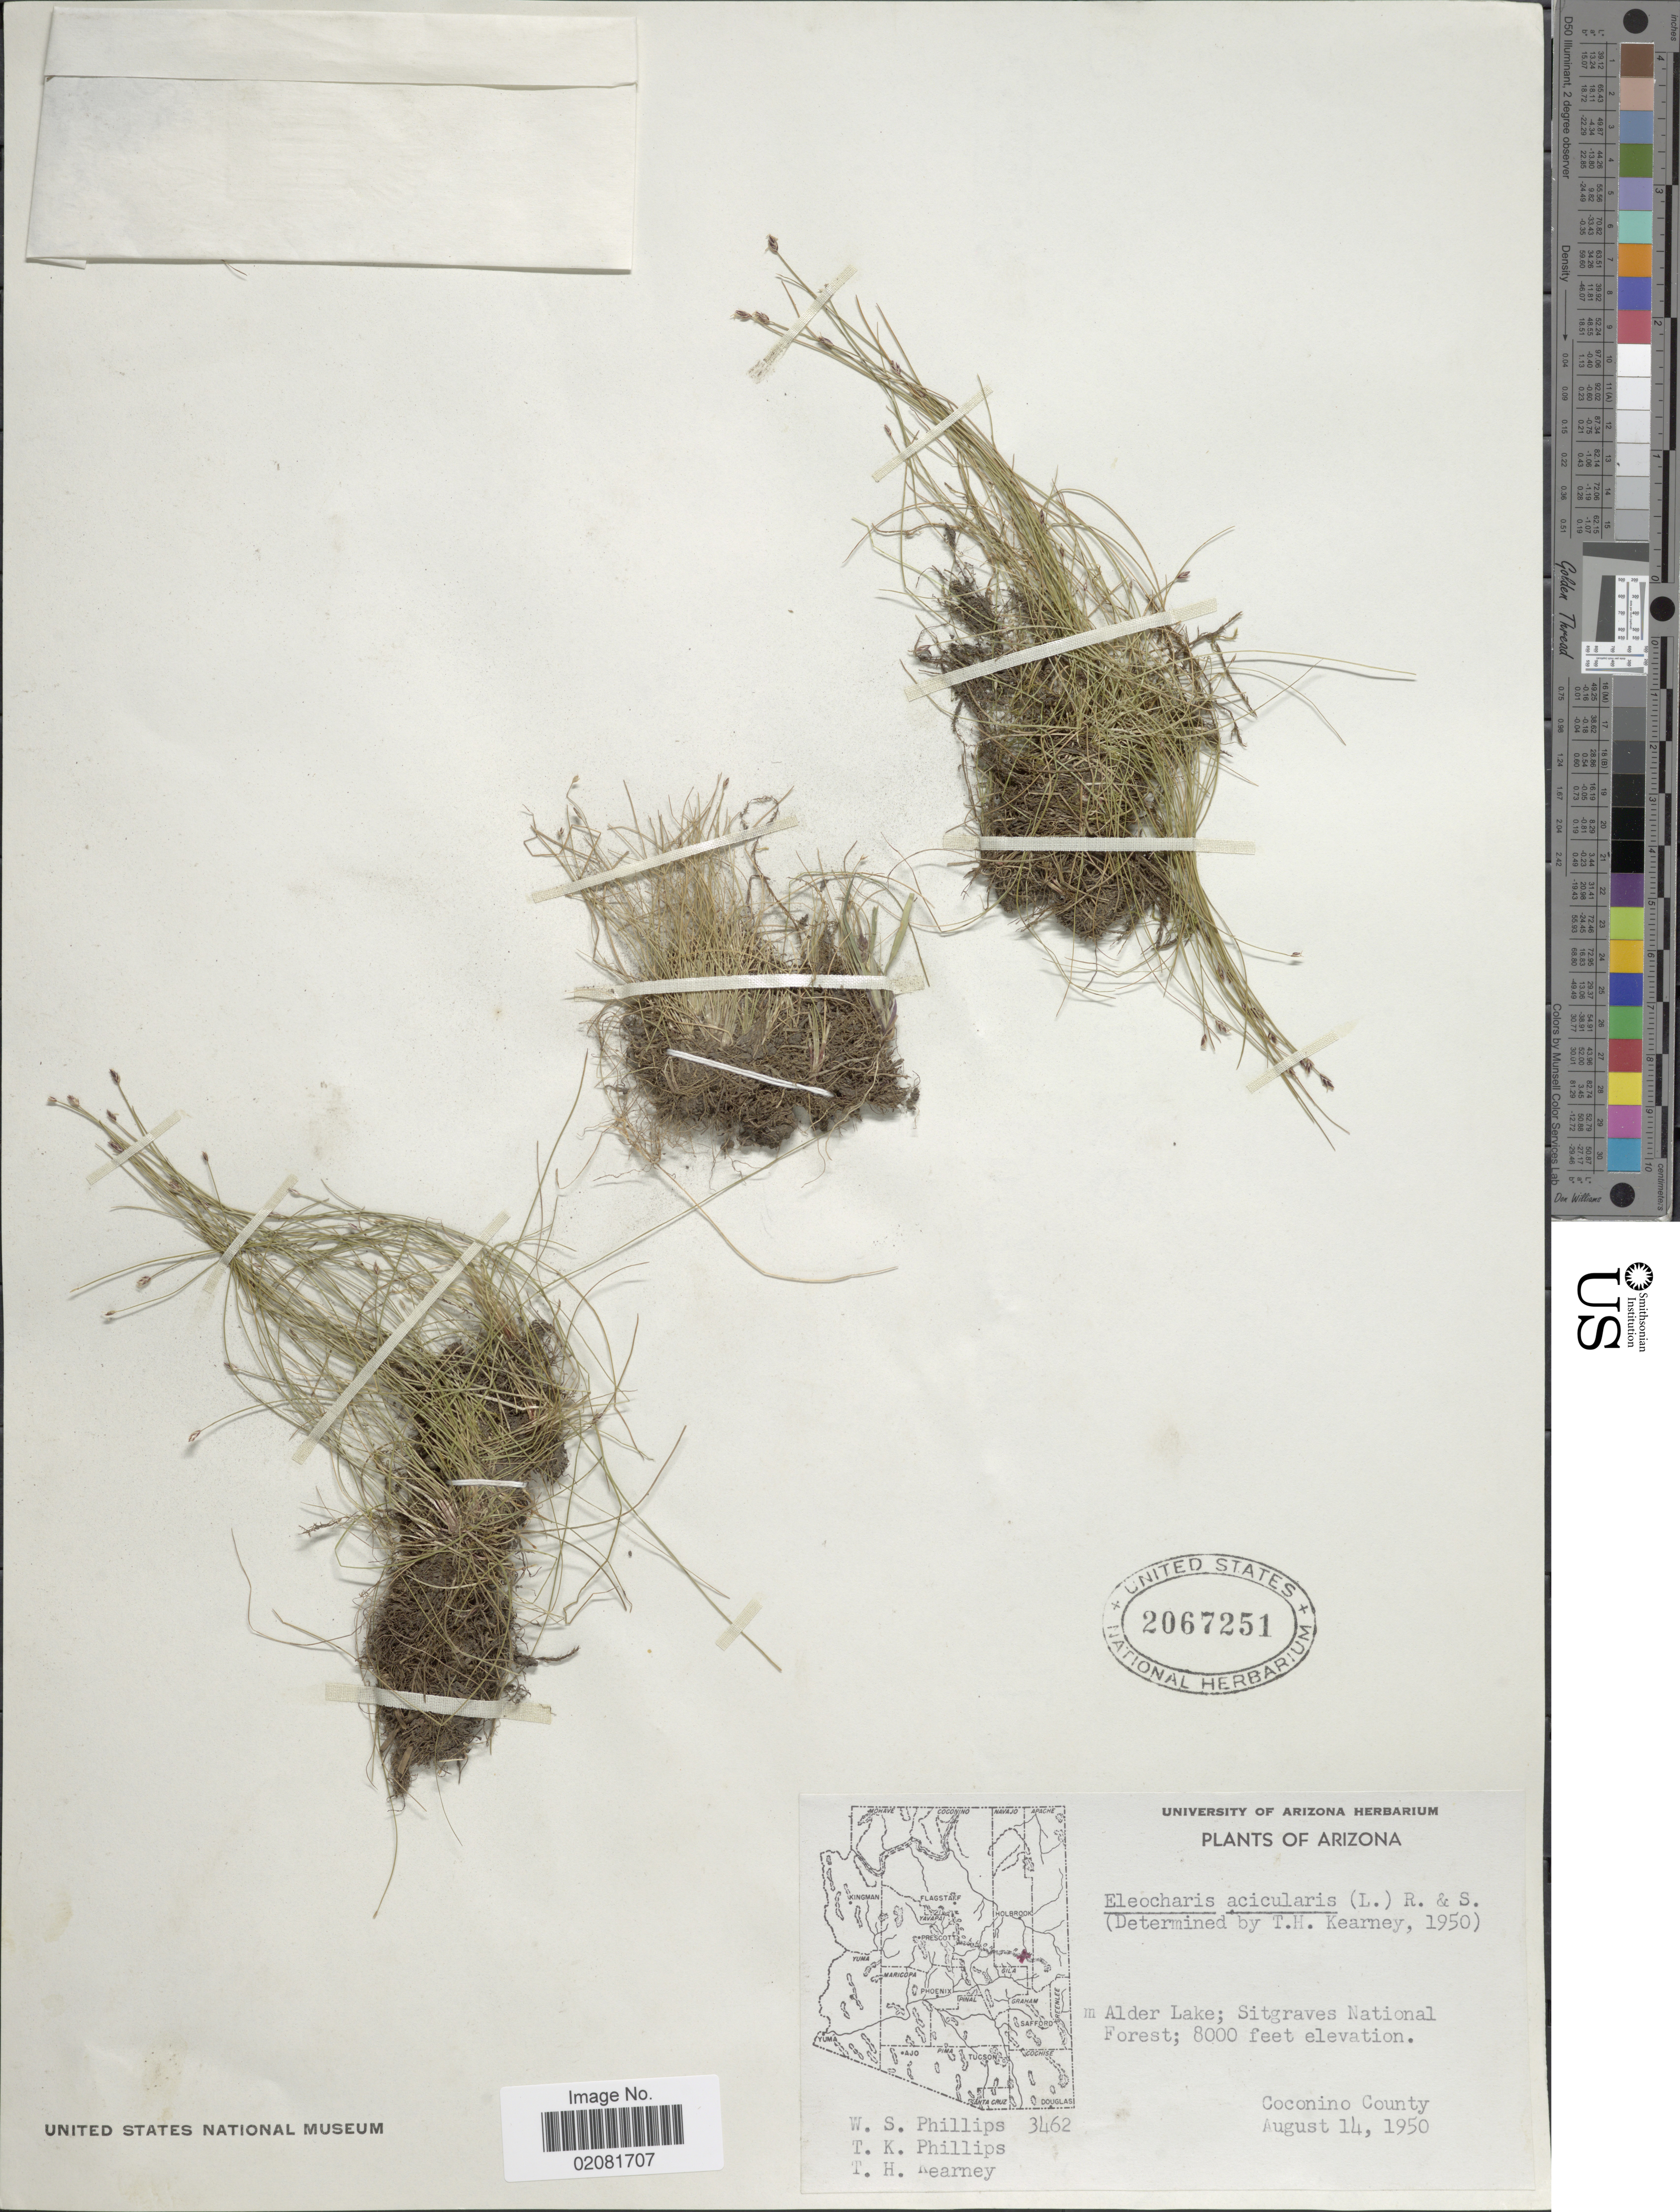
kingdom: Plantae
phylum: Tracheophyta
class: Liliopsida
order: Poales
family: Cyperaceae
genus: Eleocharis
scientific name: Eleocharis acicularis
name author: (L.) Roem. & Schult.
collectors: W. S. Phillips, T. Phillips & T. H. Kearney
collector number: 3462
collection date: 1950-08-14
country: United States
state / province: Arizona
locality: Alder Lake; Sitgraves National Forest. Coconino County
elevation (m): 2438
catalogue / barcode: US 2067251